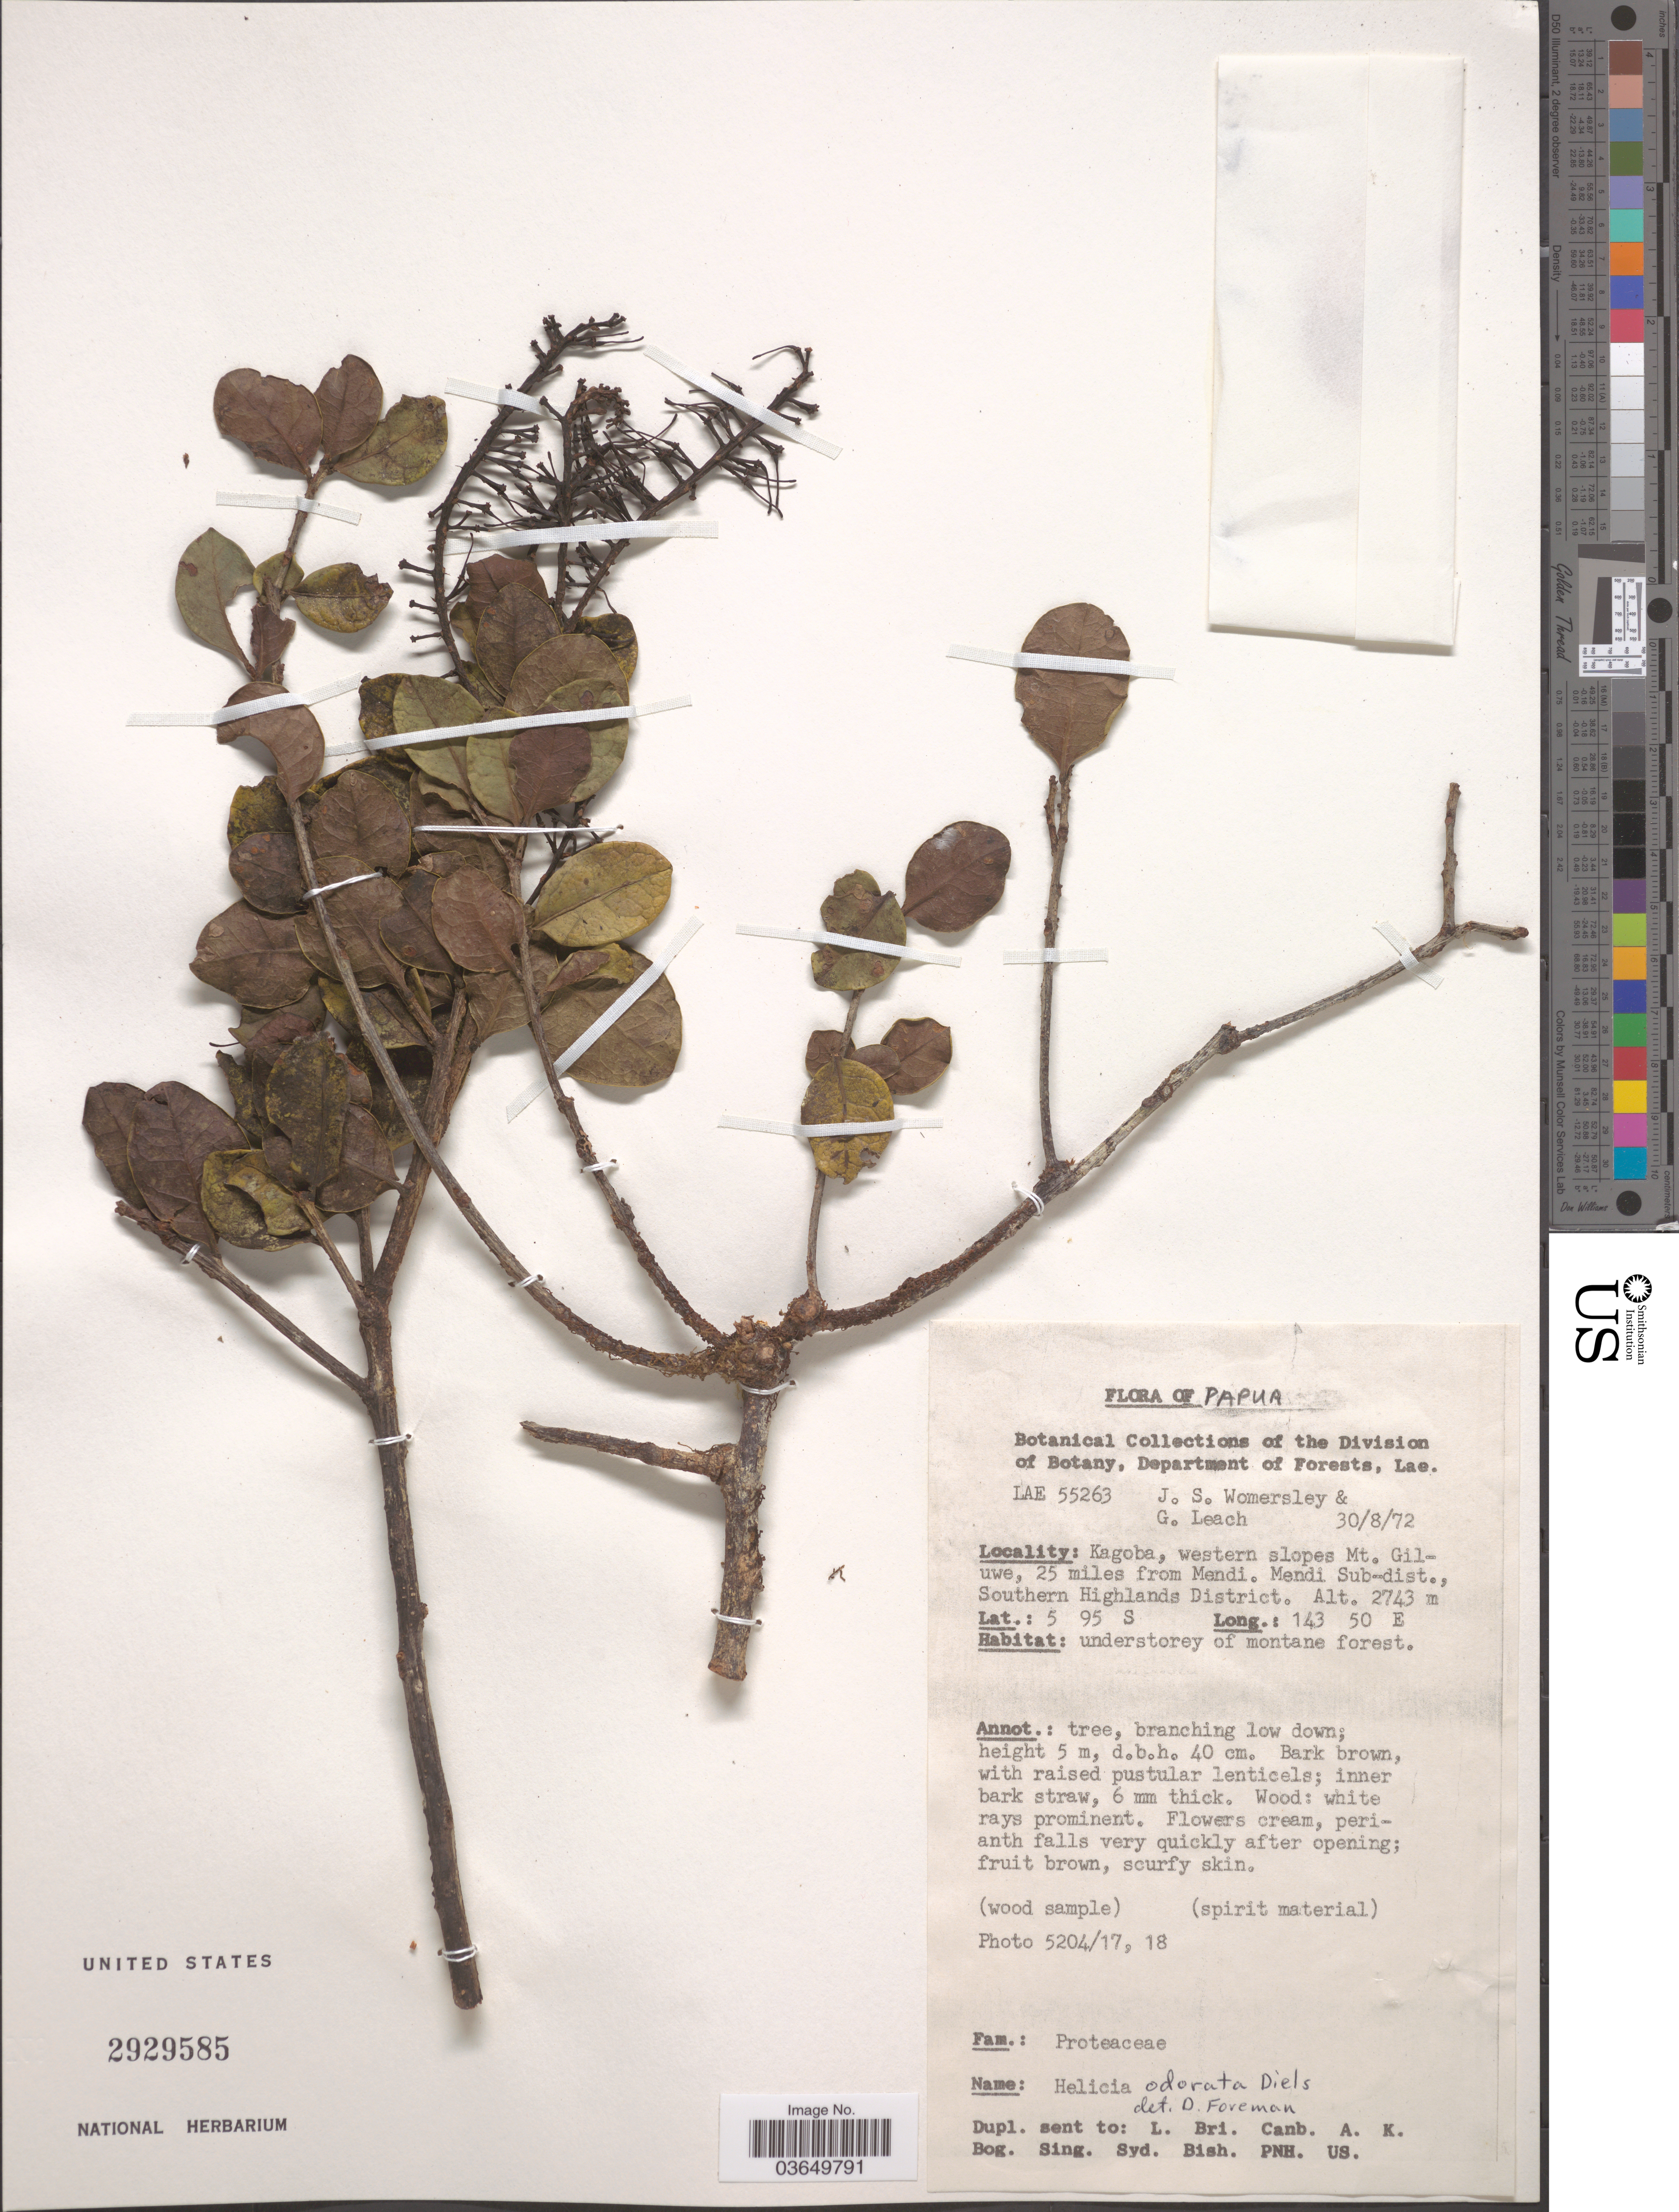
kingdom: Plantae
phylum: Tracheophyta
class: Magnoliopsida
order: Proteales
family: Proteaceae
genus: Helicia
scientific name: Helicia odorata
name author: Diels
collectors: J. S. Womersley & G. Leach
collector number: LAE 55263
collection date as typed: Transcribed d/m/y: 30/8/72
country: Papua New Guinea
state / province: Southern Highlands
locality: Papua. Kagoba, western slopes Mt. Giluwe, 25 miles from Mendi. Mendi Sub-dist., Southern Highlands District.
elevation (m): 2743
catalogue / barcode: US 2929585